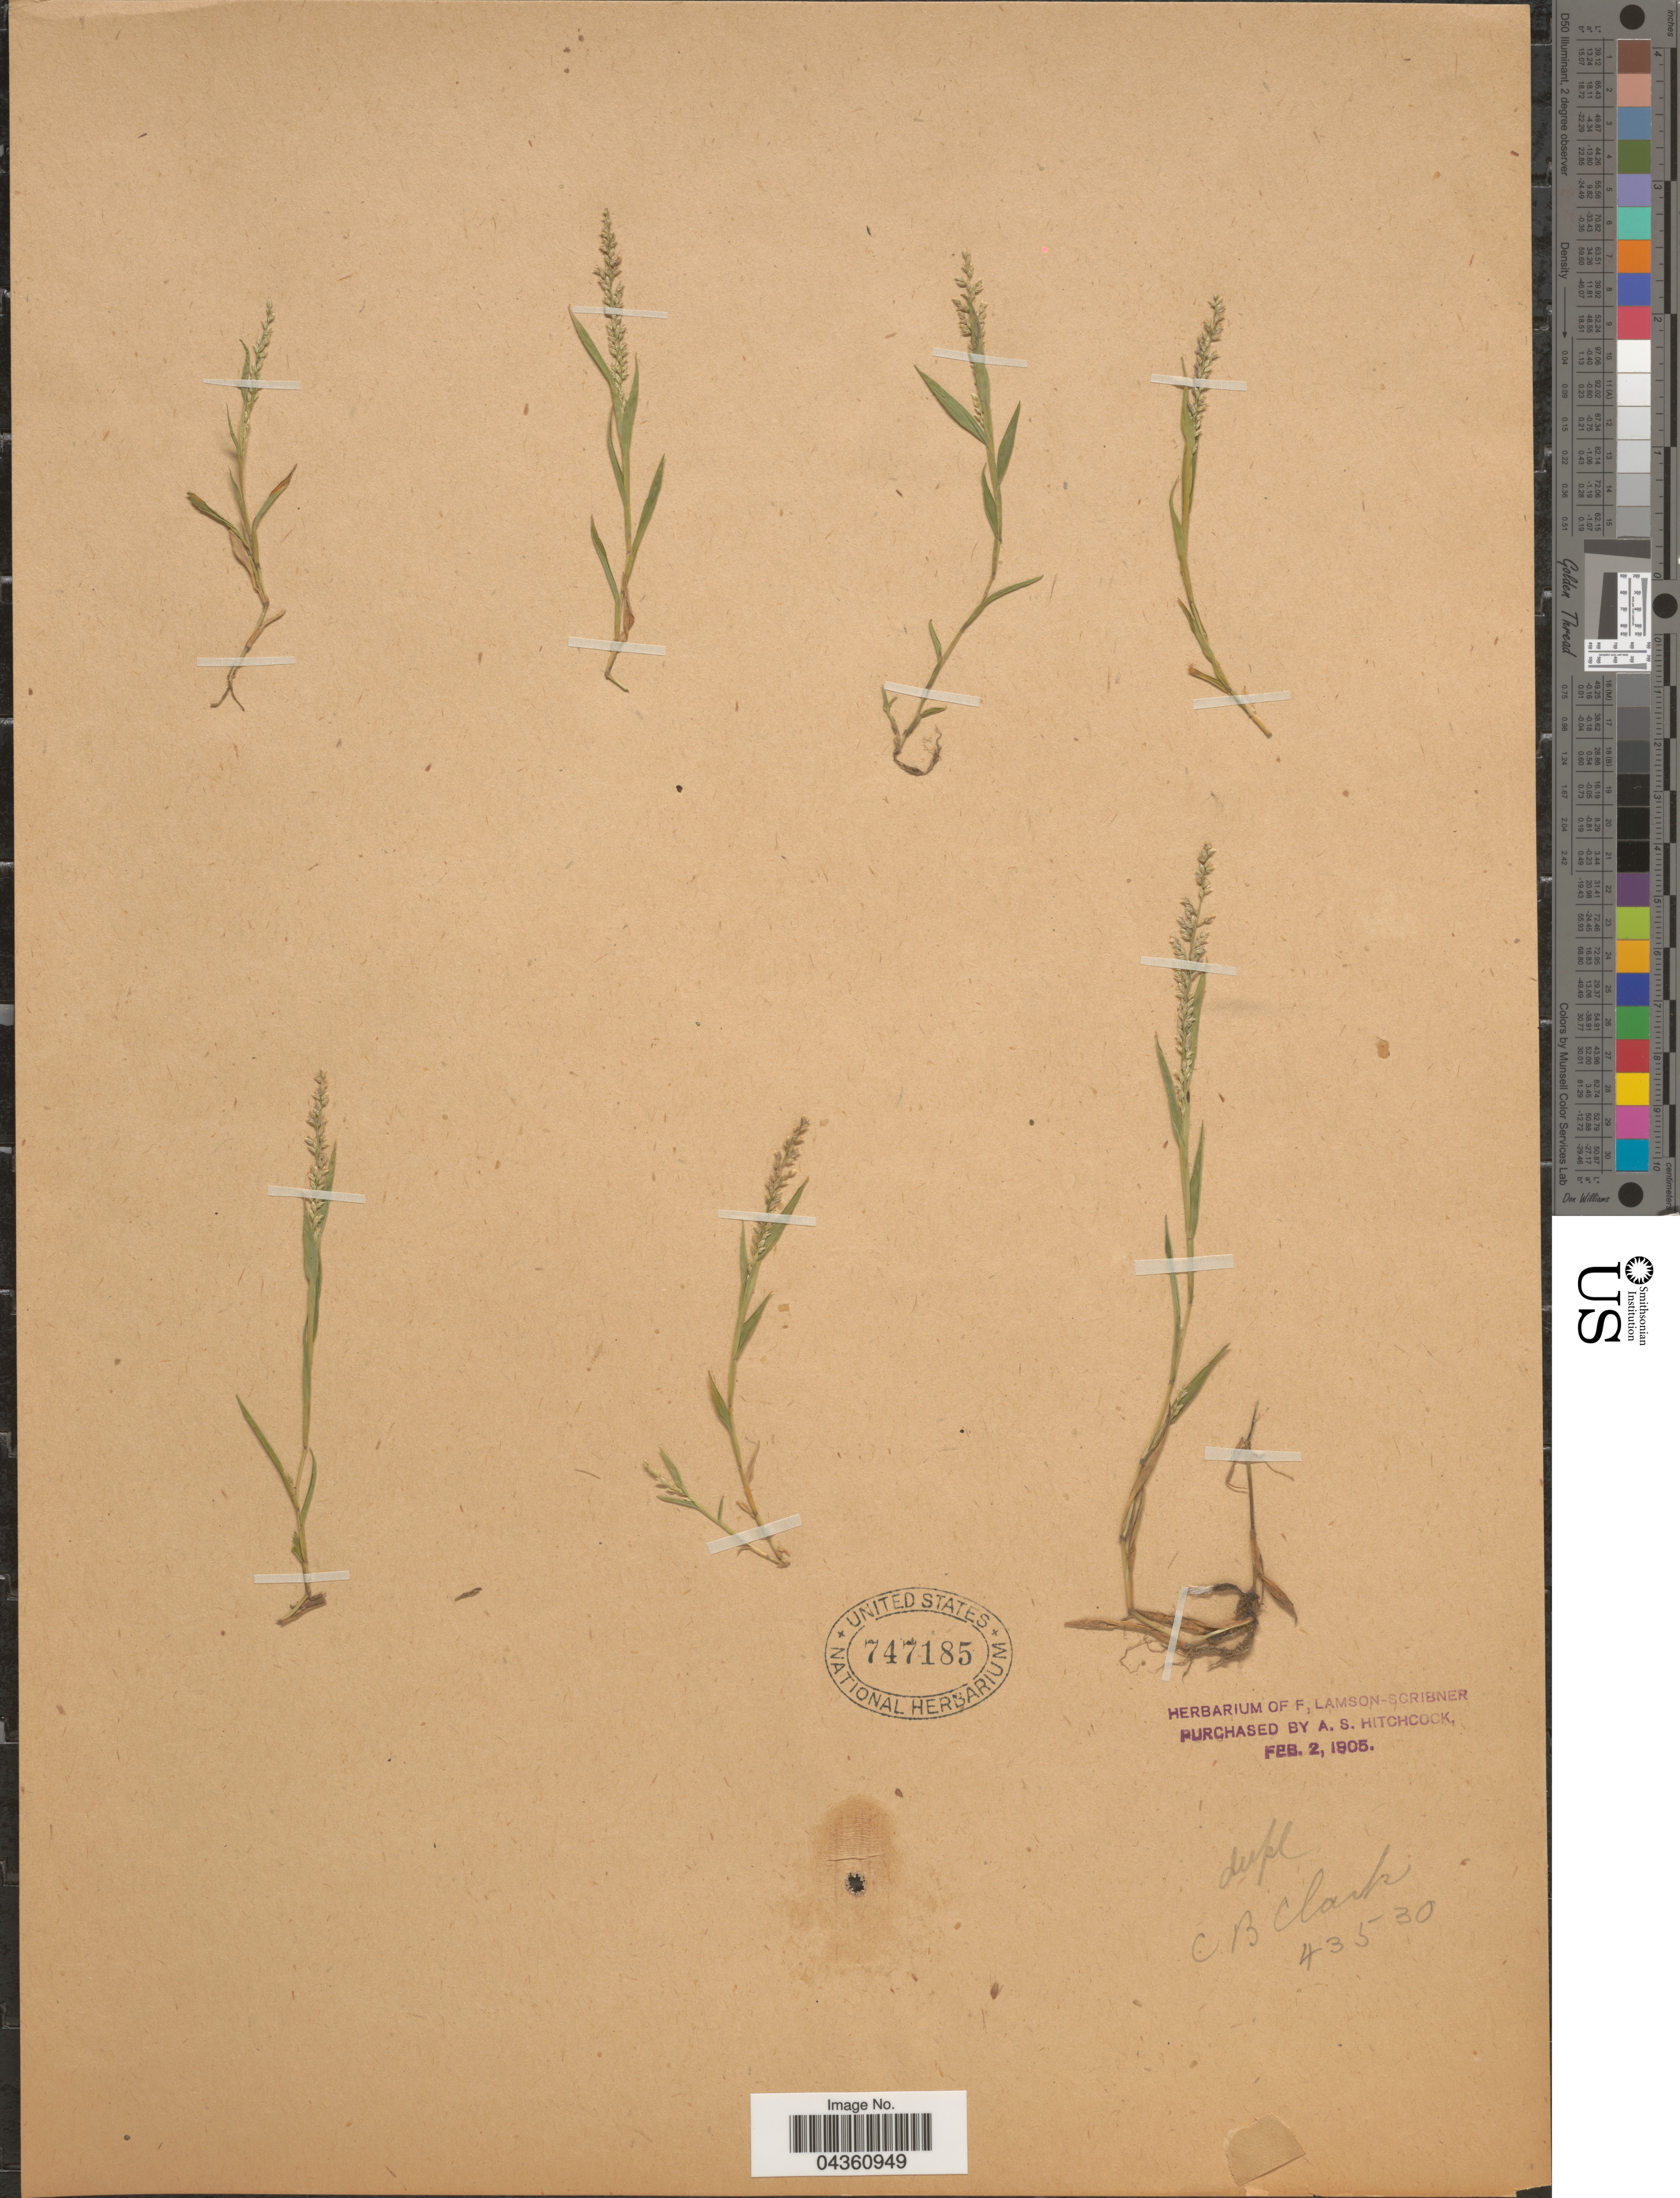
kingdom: Plantae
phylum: Tracheophyta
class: Liliopsida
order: Poales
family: Poaceae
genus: Coelachne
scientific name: Coelachne simpliciuscula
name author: (Wight & Arn. ex Steud.) Munro ex Benth.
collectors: C. B. Clarke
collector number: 43530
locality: (specimen without locality data, but probably from India)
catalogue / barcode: US 747185